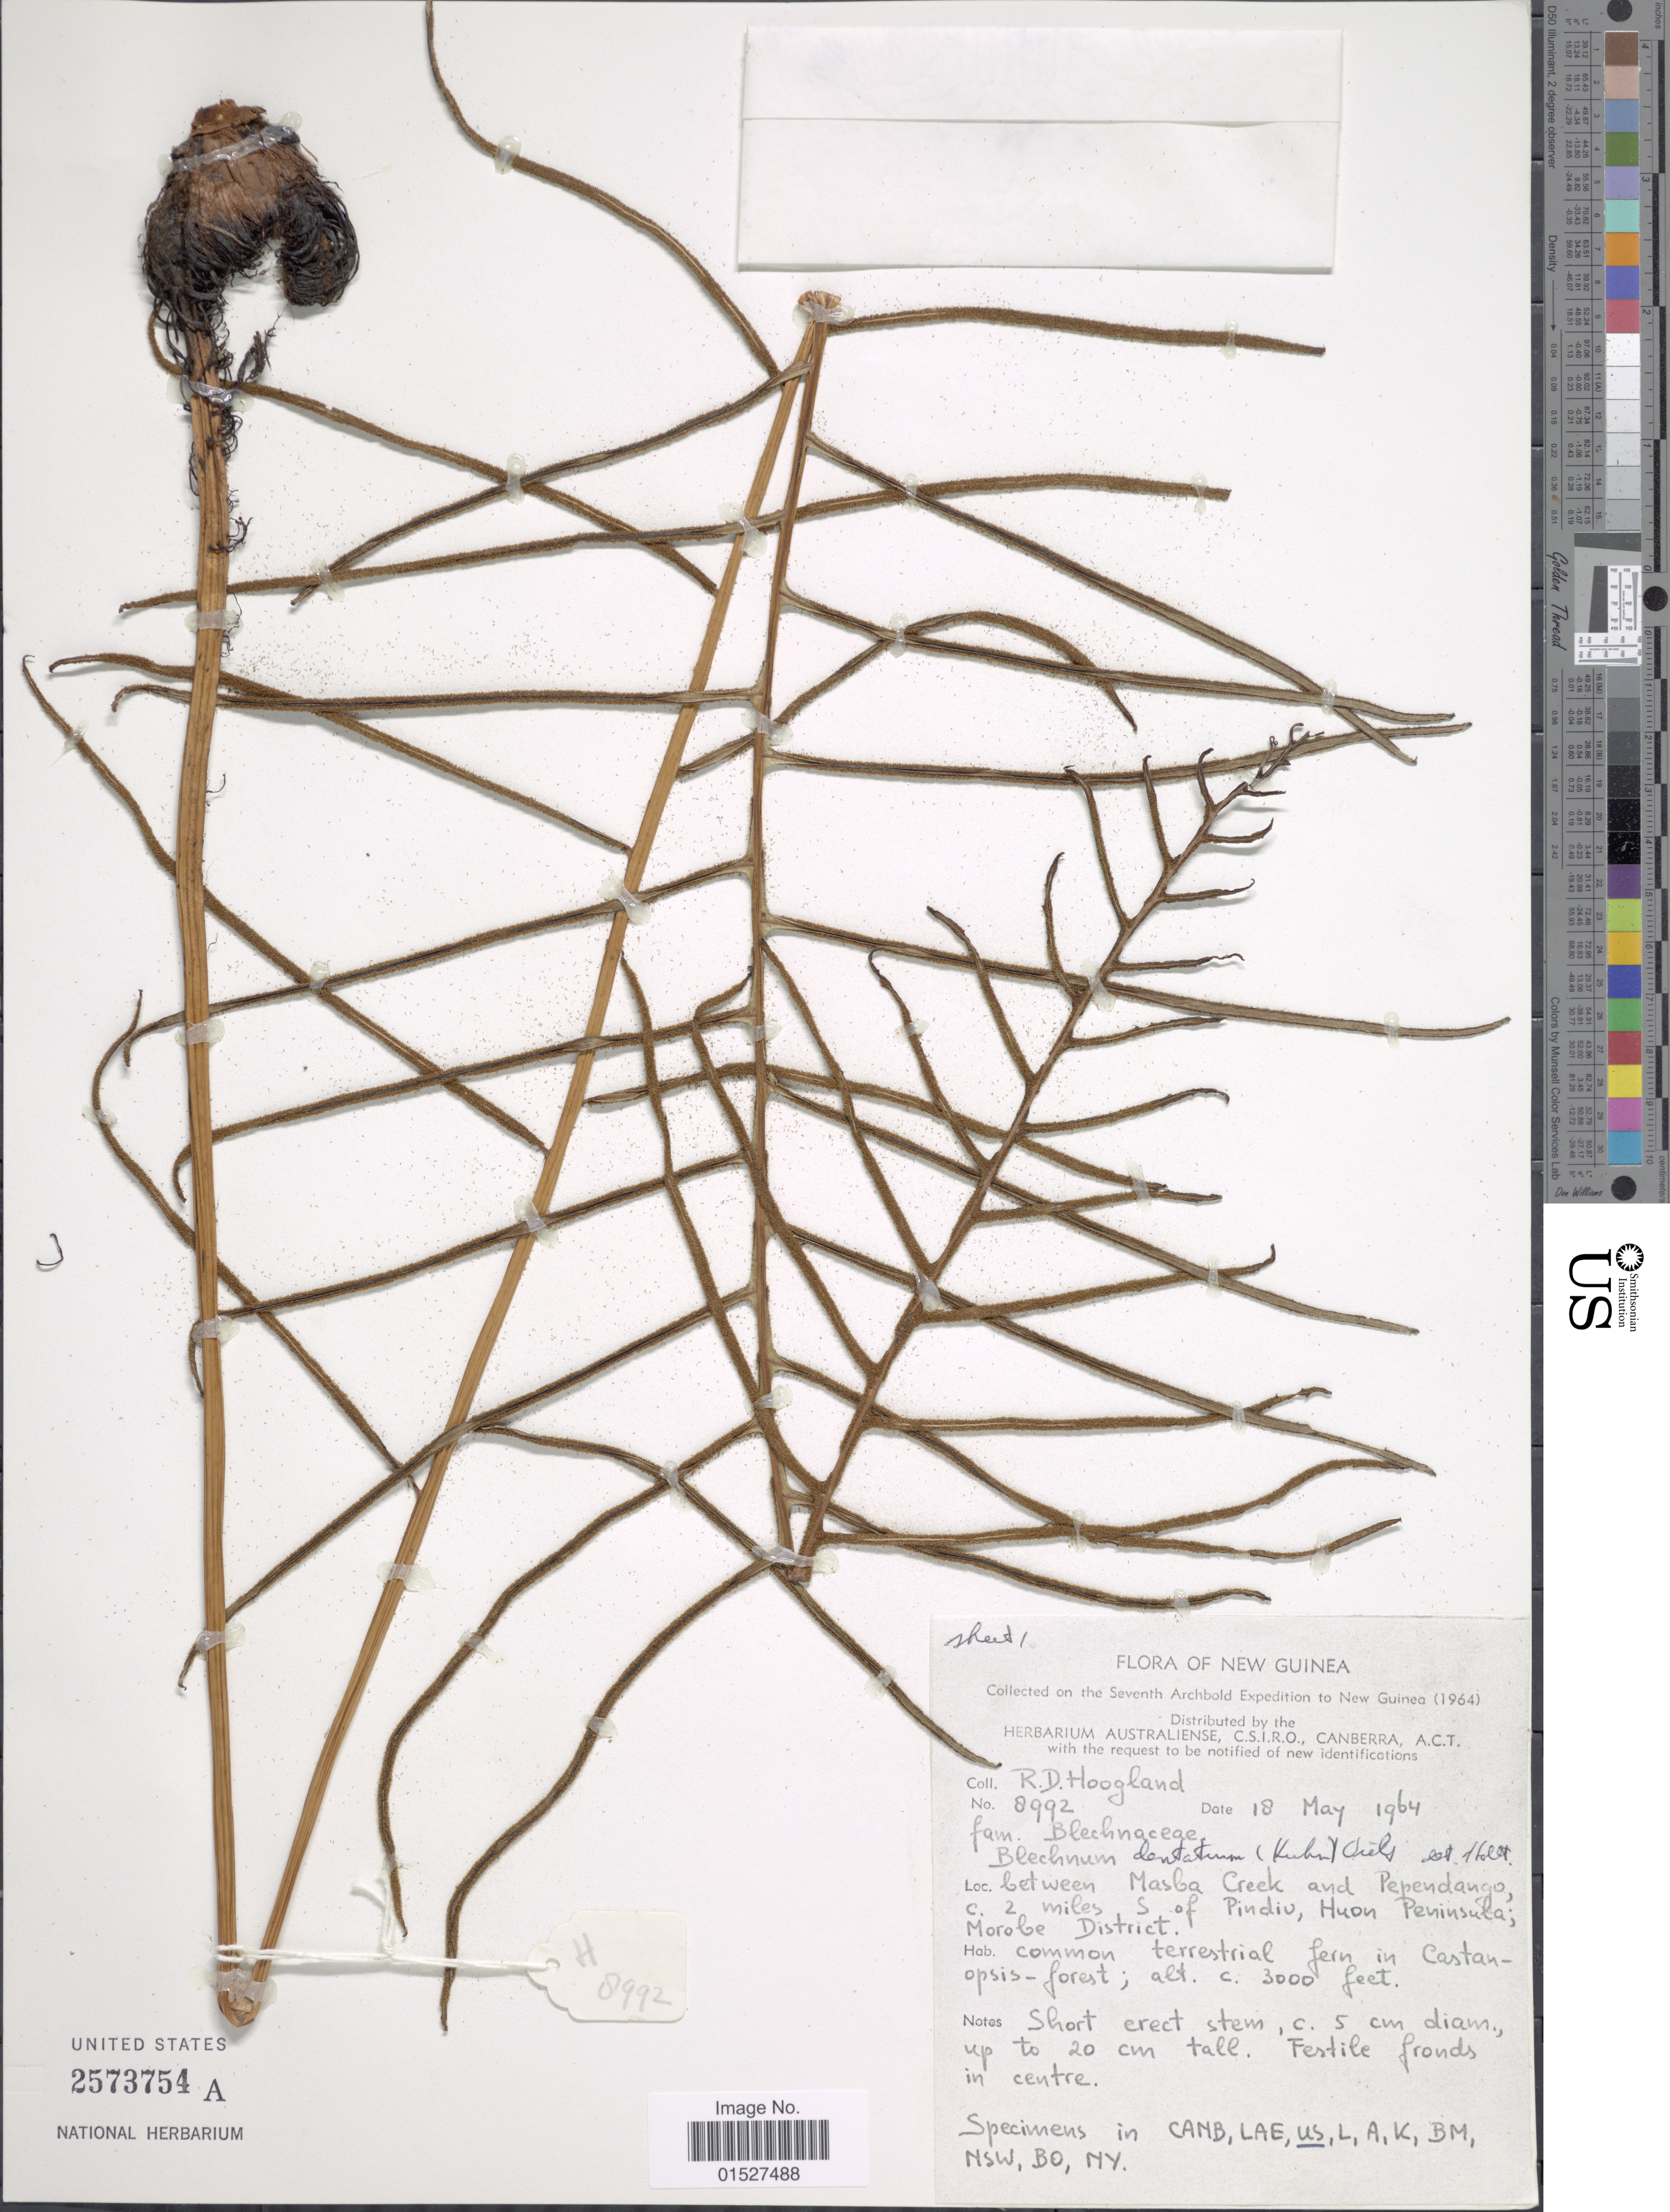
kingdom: Plantae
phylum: Tracheophyta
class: Polypodiopsida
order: Polypodiales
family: Blechnaceae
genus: Blechnum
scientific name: Blechnum dentatum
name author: (Kuhn) Diels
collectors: R. D. Hoogland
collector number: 8992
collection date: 1964-05-18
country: Papua New Guinea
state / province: Morobe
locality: New Guinea. Between Masba Creek and Pependango c. 2 miles S of Pindiu, Huon Peninsula; Morobe District.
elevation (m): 914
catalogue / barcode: US 2573754A